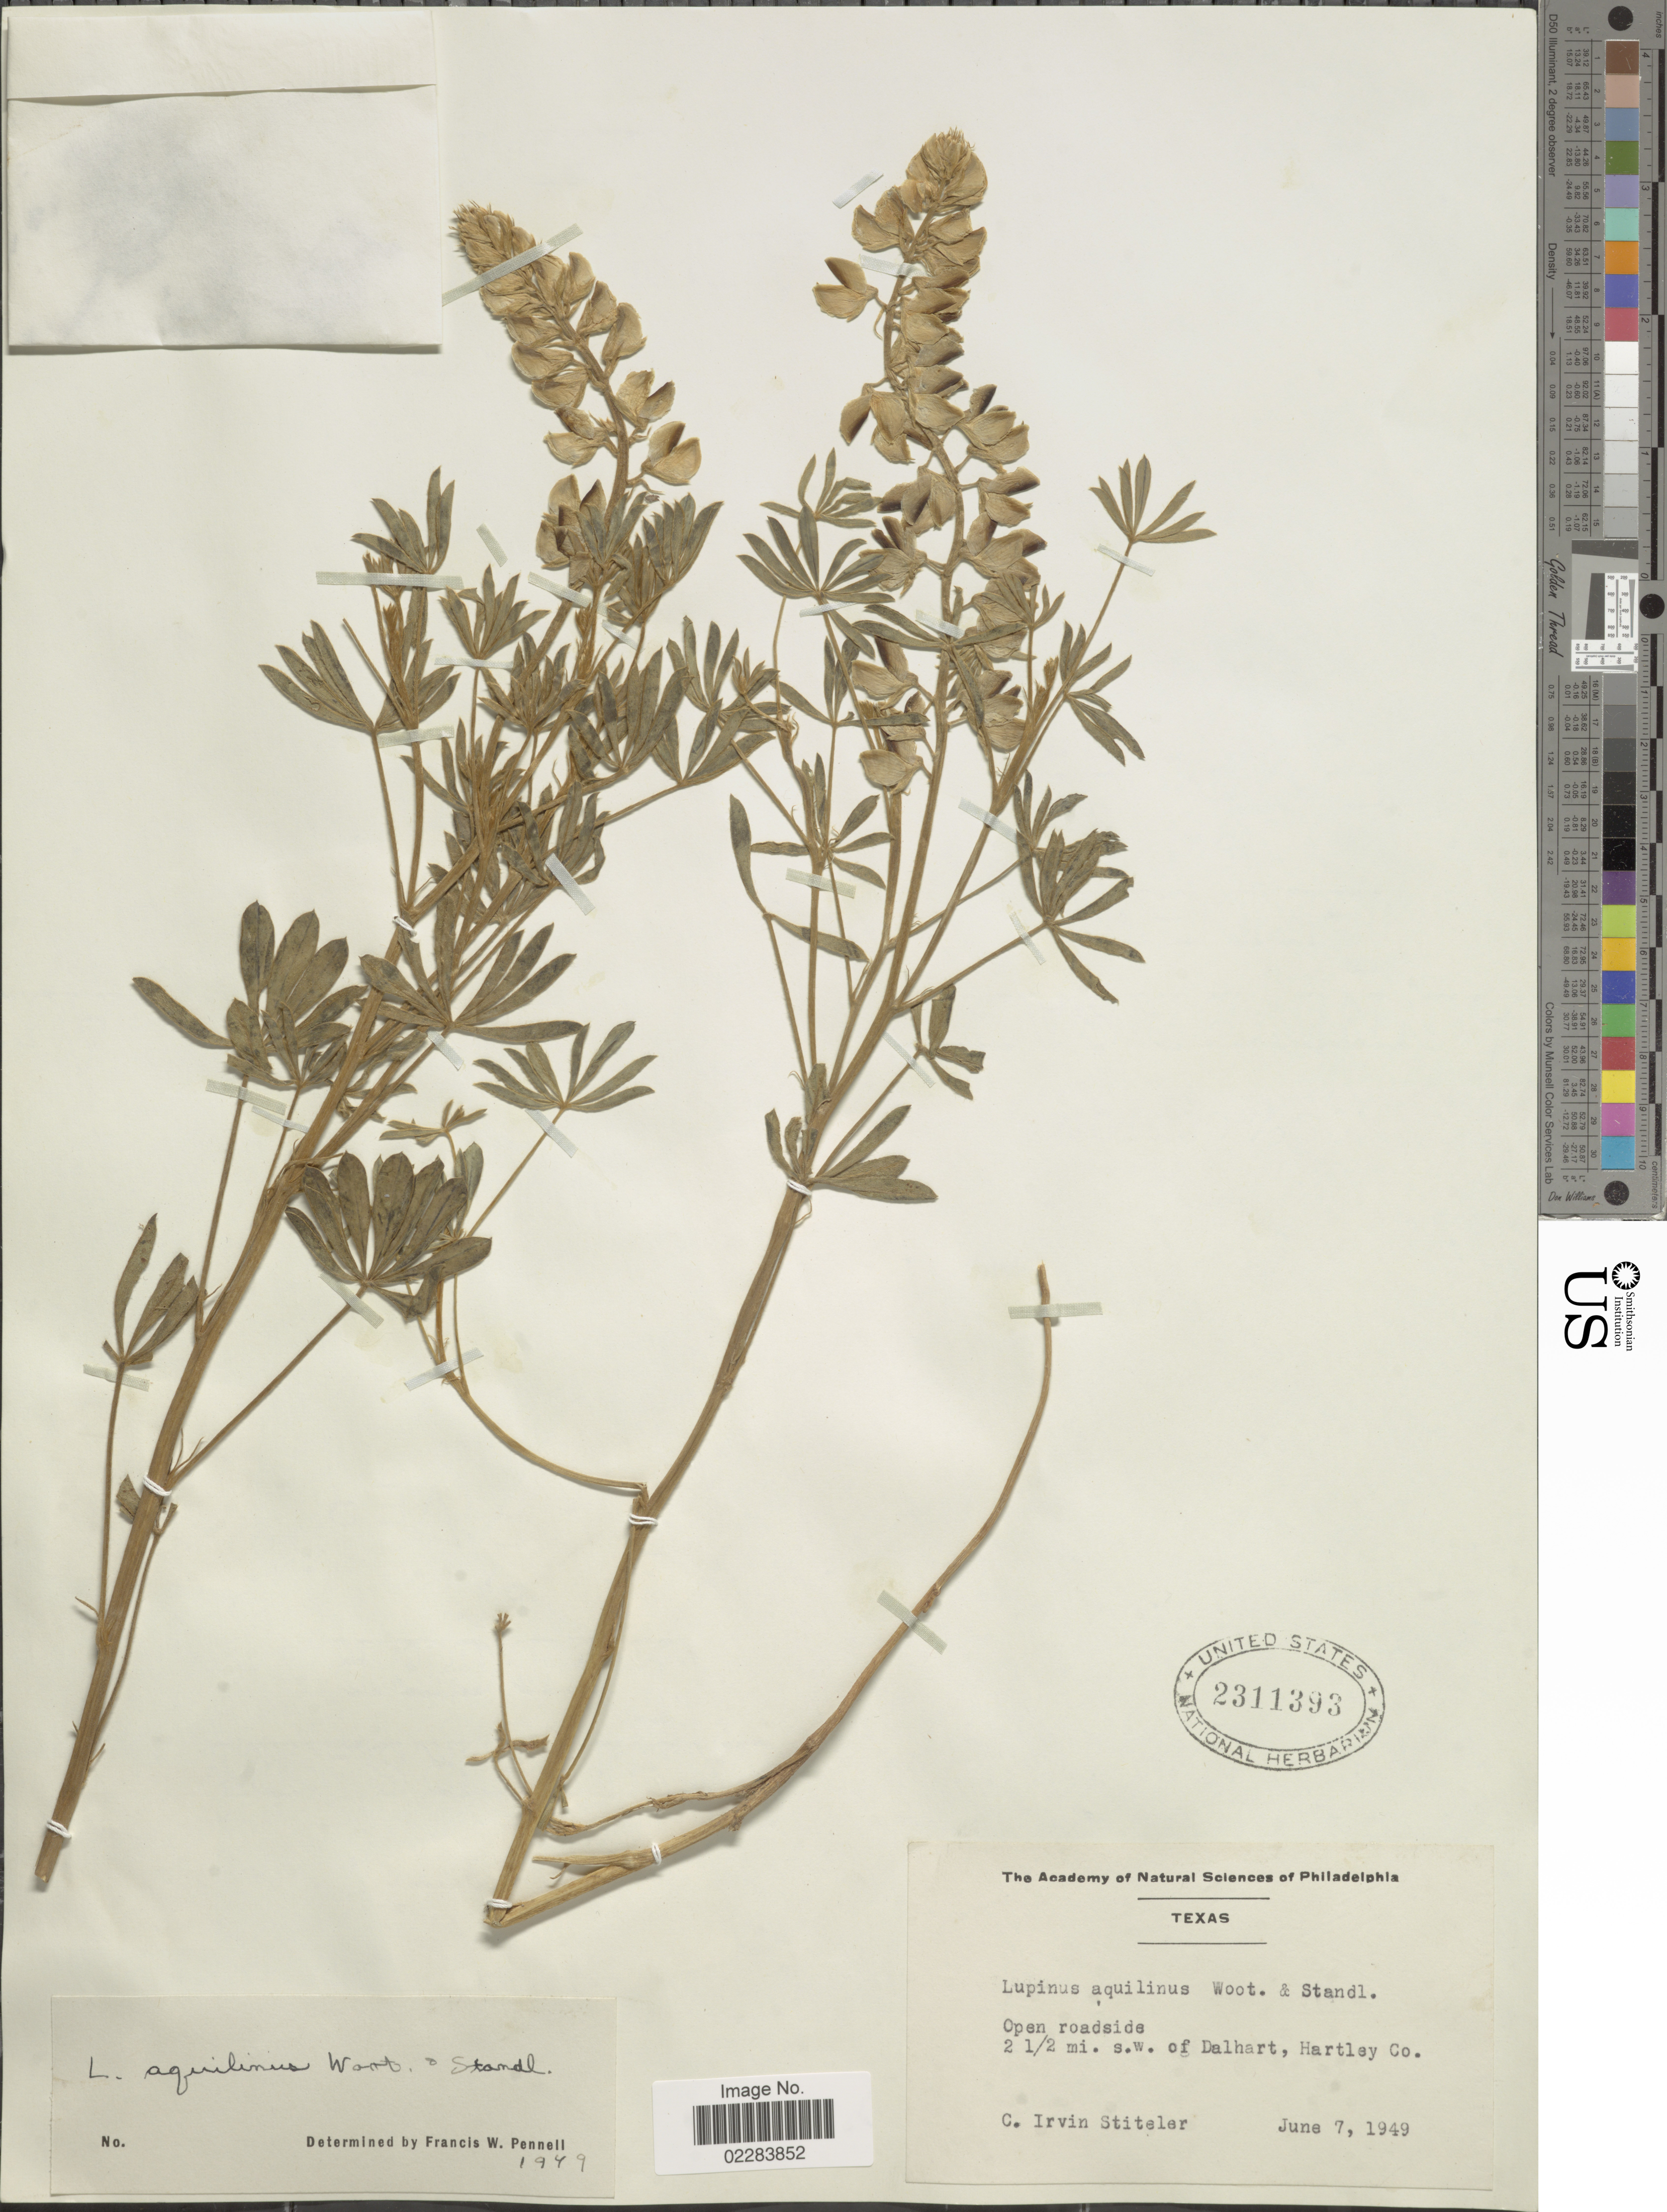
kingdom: Plantae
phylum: Tracheophyta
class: Magnoliopsida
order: Fabales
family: Fabaceae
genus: Lupinus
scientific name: Lupinus aquilinus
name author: Wooton & Standl.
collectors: C. Stiteler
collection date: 1949-06-07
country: United States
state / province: Texas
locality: Open roadside. 2 1/2 mi. S.W. of Dalhart, Hartley Co.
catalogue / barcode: US 2311393